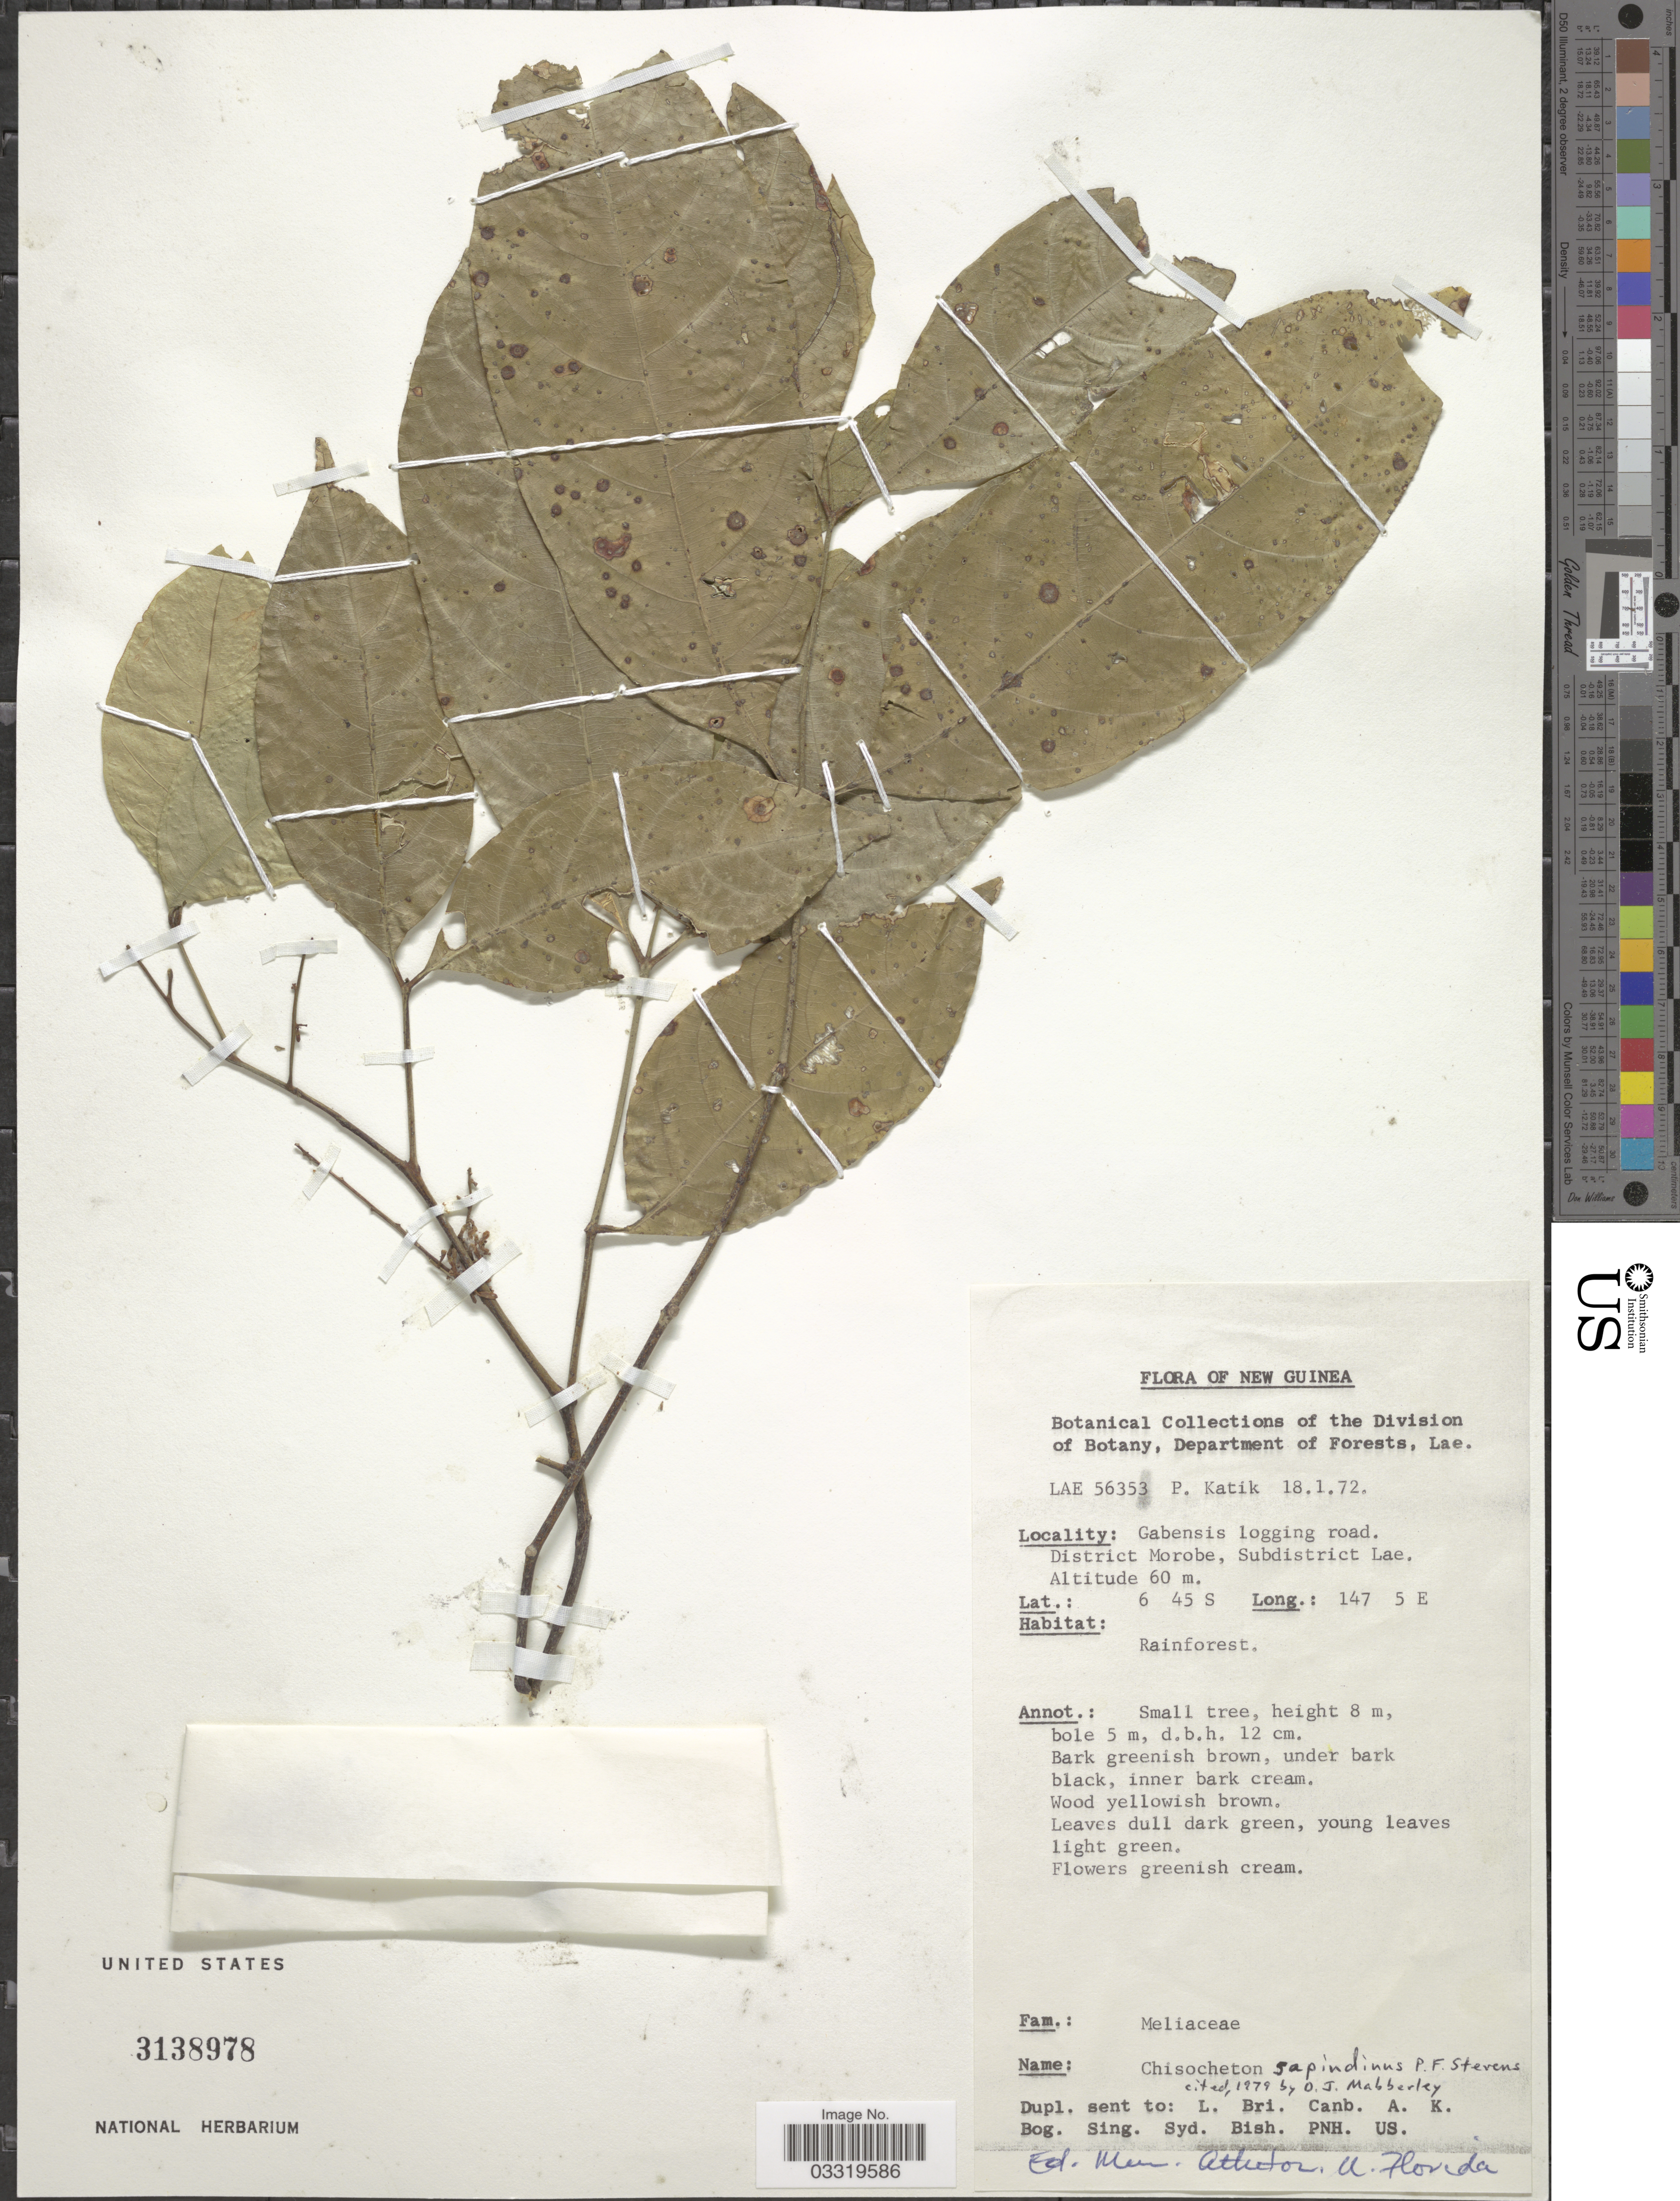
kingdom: Plantae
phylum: Tracheophyta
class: Magnoliopsida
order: Sapindales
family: Meliaceae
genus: Chisocheton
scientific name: Chisocheton sapindinus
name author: P.F. Stevens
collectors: P. Katik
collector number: LAE56353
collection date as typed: Transcribed d/m/y: 18/1/72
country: Papua New Guinea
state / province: Morobe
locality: New Guinea. Gabensis logging road. District Morobe, Subdistrict Lae.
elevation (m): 60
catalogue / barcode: US 3138978